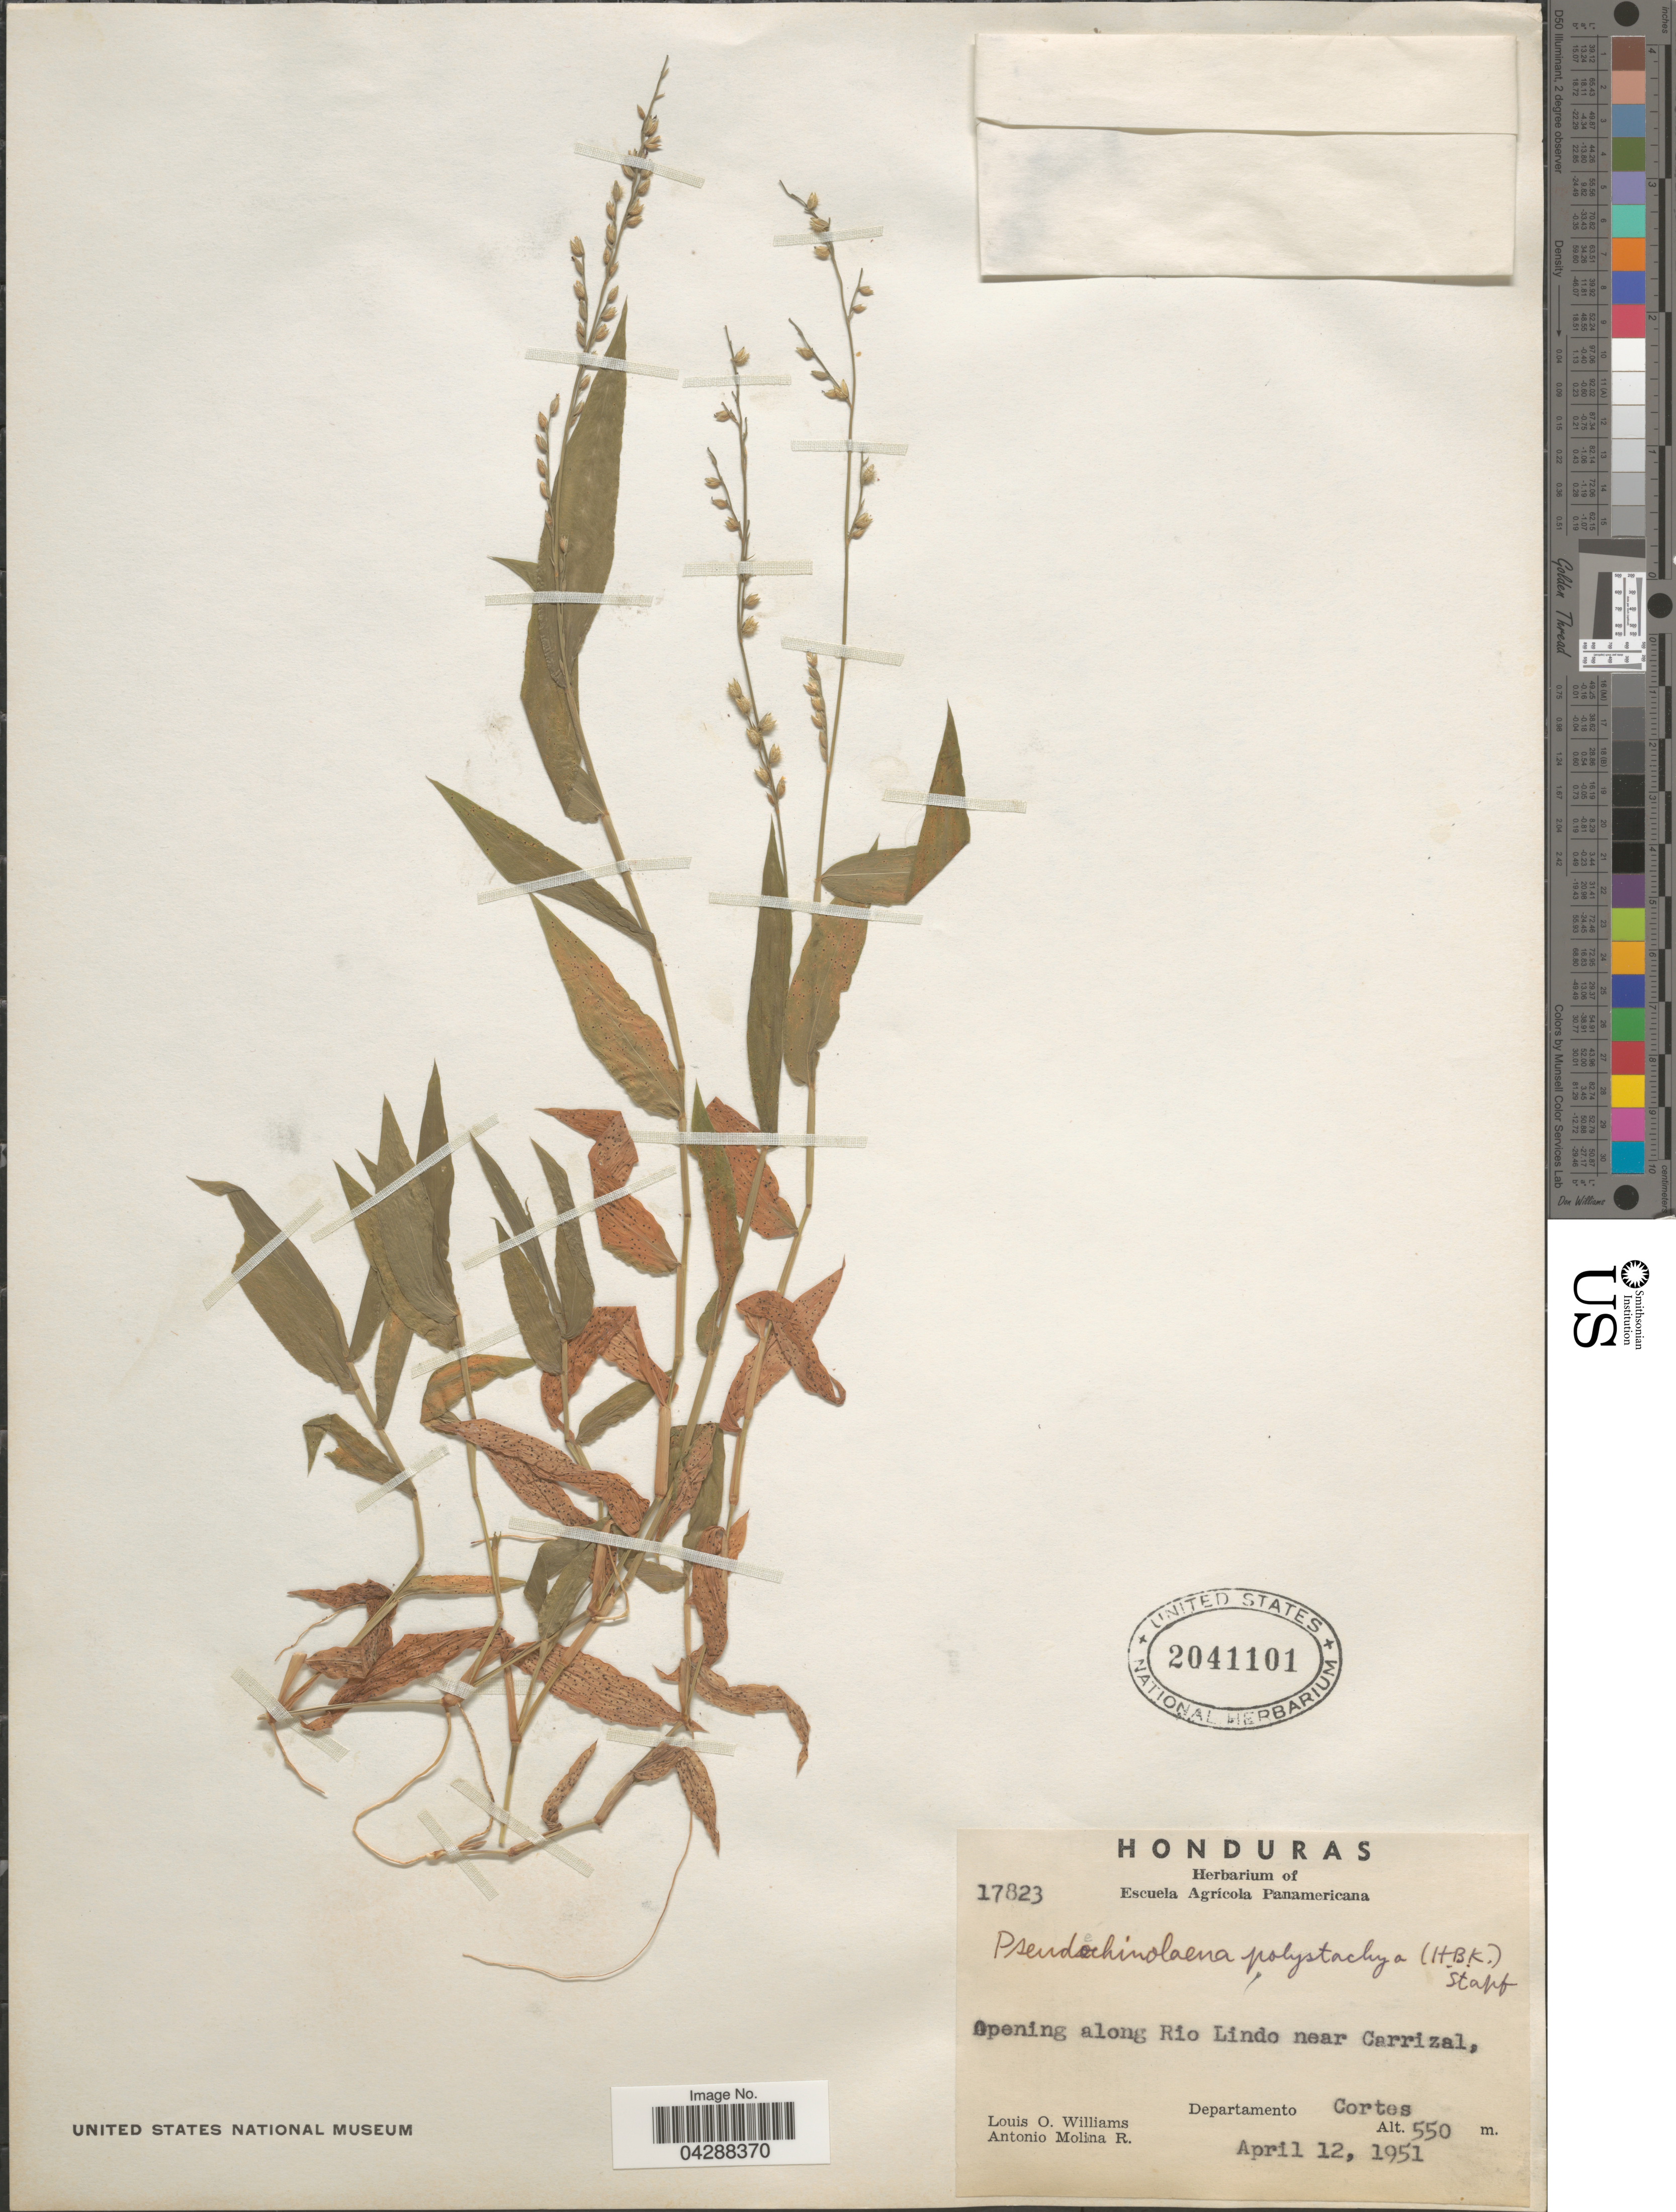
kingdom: Plantae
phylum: Tracheophyta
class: Liliopsida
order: Poales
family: Poaceae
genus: Pseudechinolaena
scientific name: Pseudechinolaena polystachya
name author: (Kunth) Stapf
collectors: L. O. Williams & A. Molina R.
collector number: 17823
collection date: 1951-04-12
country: Honduras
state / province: Cortes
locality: Opening along Rio Lindo near Carrizal, Departamento Cortes.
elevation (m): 550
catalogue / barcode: US 2041101